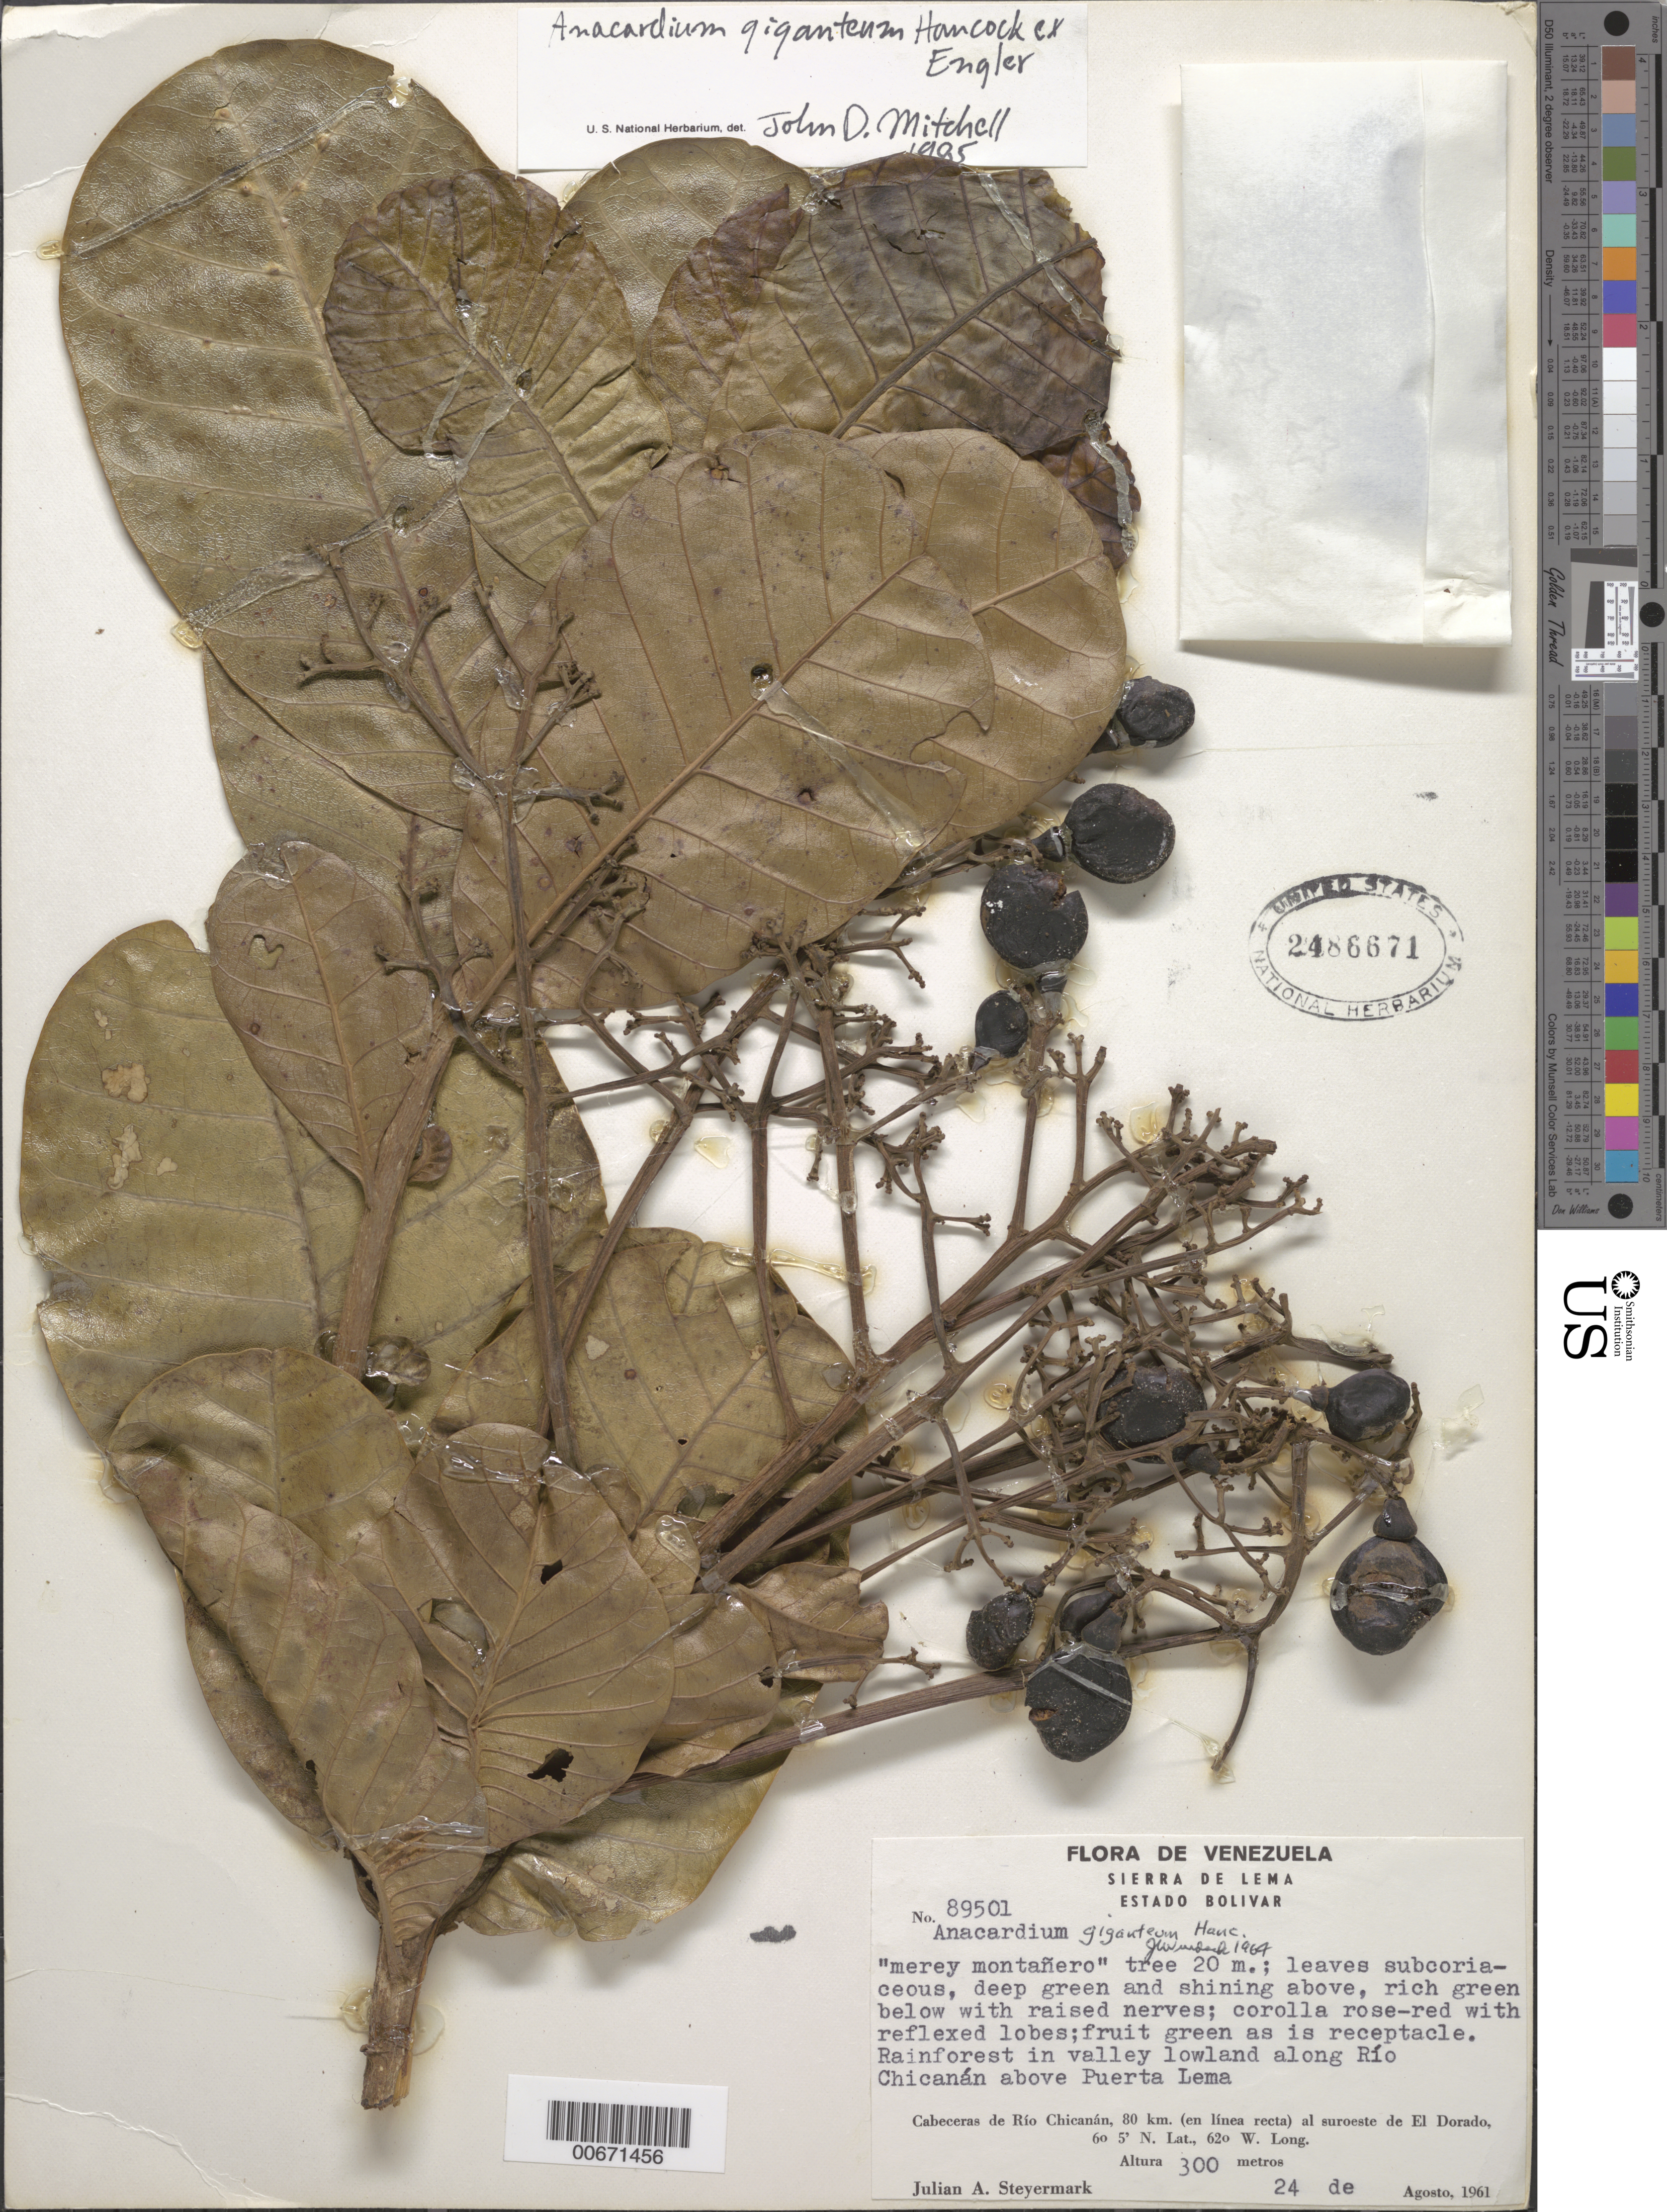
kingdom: Plantae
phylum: Tracheophyta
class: Magnoliopsida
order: Sapindales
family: Anacardiaceae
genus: Anacardium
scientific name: Anacardium giganteum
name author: W. Hancock ex Engl.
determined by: Mitchell, John D.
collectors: J. Steyermark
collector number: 89501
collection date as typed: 24-Aug-61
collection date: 1961-08-24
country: Venezuela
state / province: Bolívar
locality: Sierra de Lema, Cabaceras de Río Chicanan, 80 km in straight line to SW of El Dorado, between Río Chicanan and Río Ayaiche, between Puerta Lema and base of Sierra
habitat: Rainforest in valley lowland along Rio Chicanán above Puerta Lema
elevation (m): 300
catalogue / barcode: US 2486671